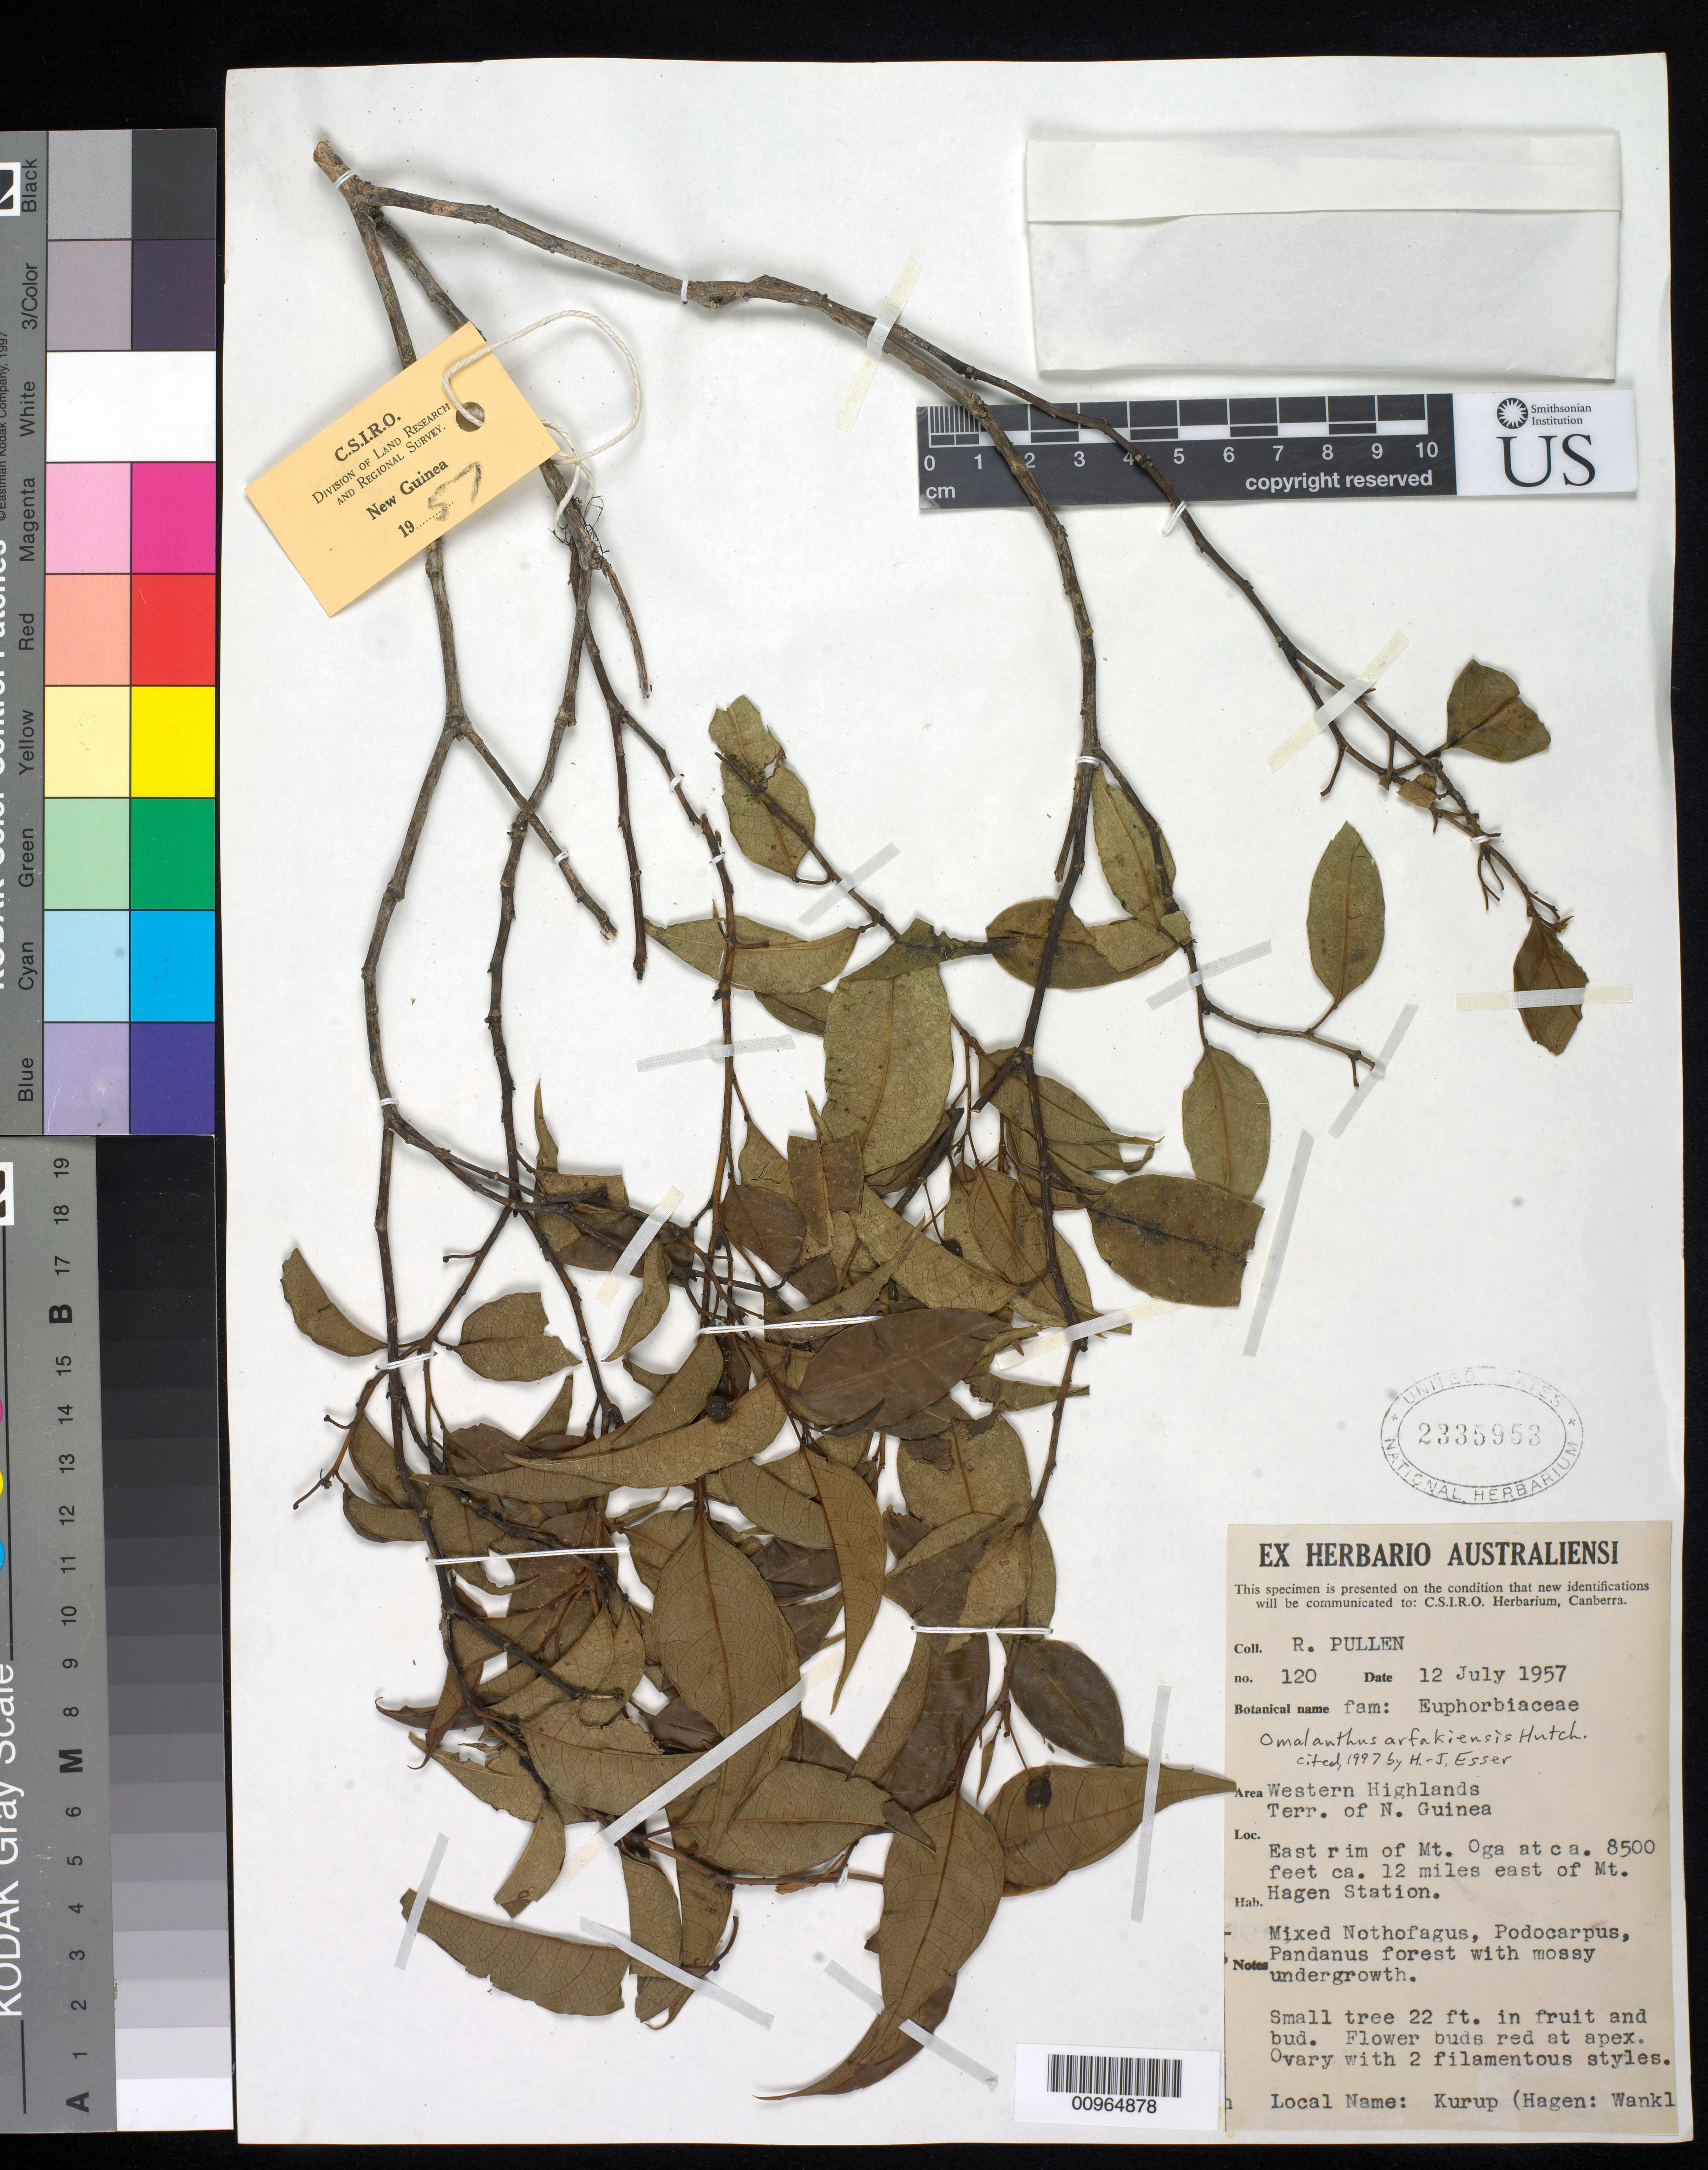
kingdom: Plantae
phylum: Tracheophyta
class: Magnoliopsida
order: Malpighiales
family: Euphorbiaceae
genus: Homalanthus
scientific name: Homalanthus arfakiensis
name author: Hutch.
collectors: R. Pullen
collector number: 120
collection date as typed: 12 Jul 1957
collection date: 1957-07-12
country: Papua New Guinea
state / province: Western Highlands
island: New Guinea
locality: East rim of Mt. Oga. 12 miles east of Mt. Hagen Station. Mixed Nothofagus, Podocarpus, Pandanus forest with mossy undergrowth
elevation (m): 2591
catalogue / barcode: US 2335953